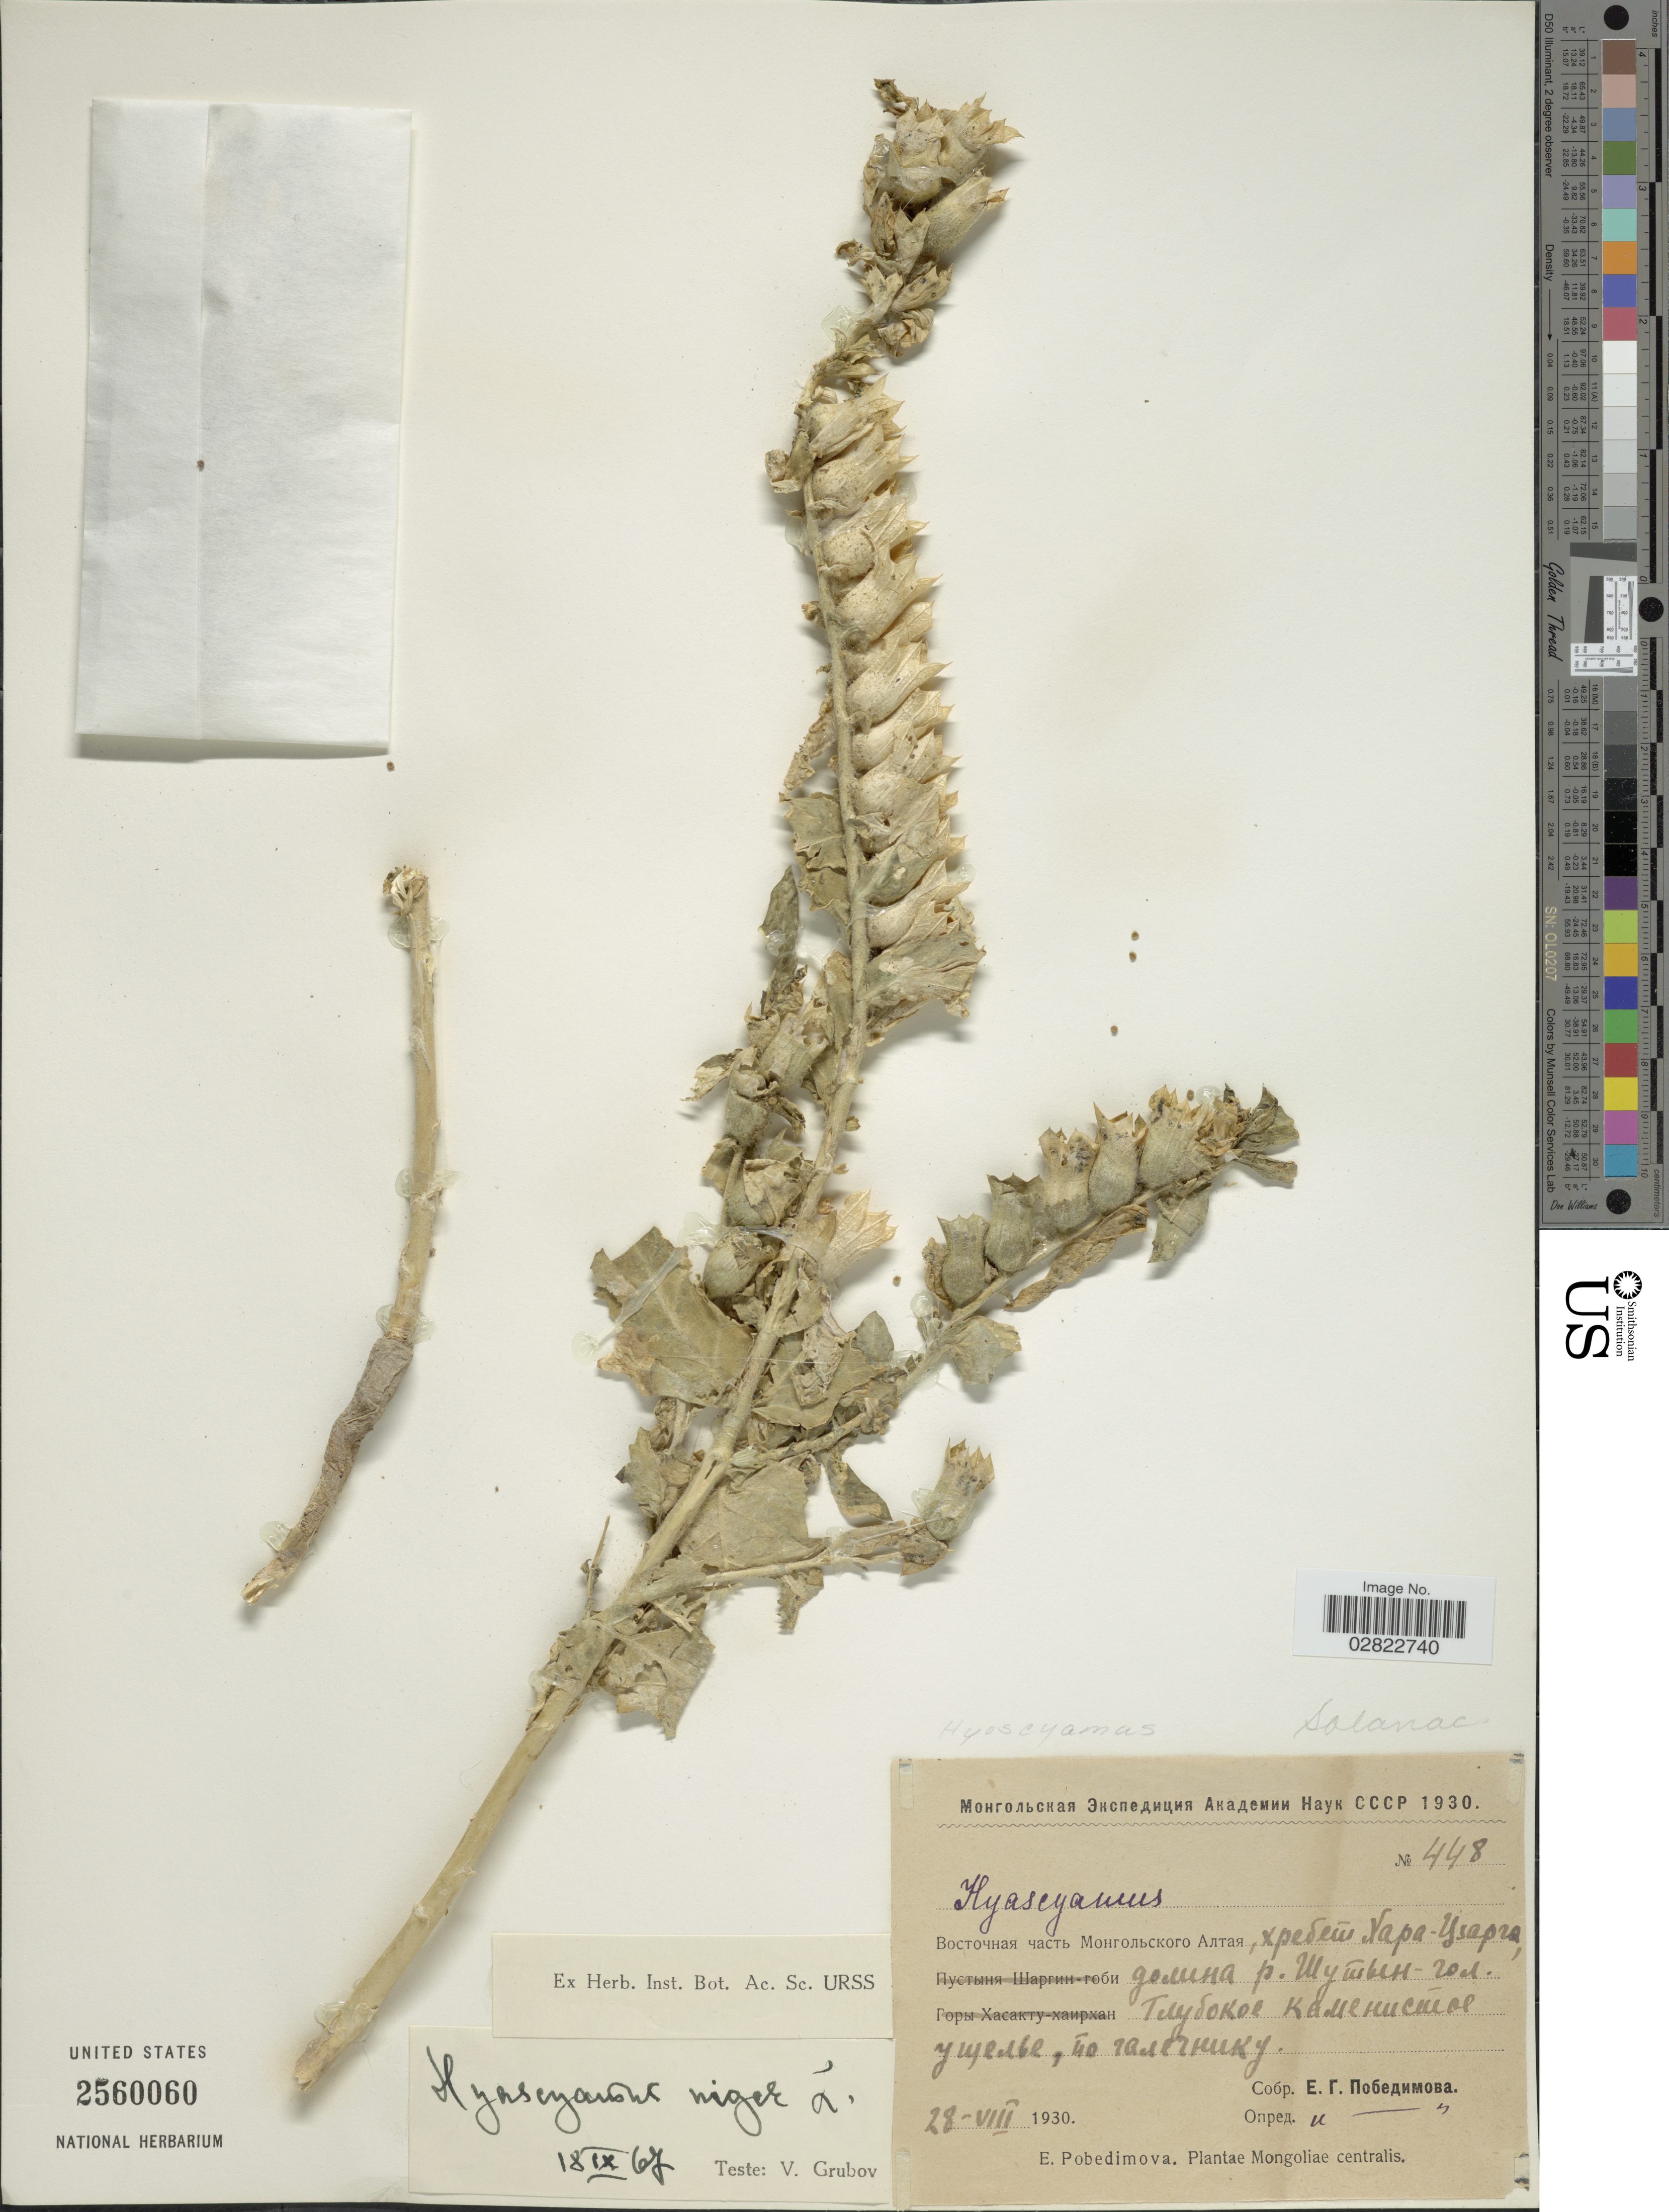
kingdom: Plantae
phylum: Tracheophyta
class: Magnoliopsida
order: Solanales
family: Solanaceae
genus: Hyoscyamus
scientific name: Hyoscyamus niger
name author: L.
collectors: E. Pobedimova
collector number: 448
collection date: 1930-08-28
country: Mongolia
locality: X. Mongoliae centralis.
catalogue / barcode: US 2560060